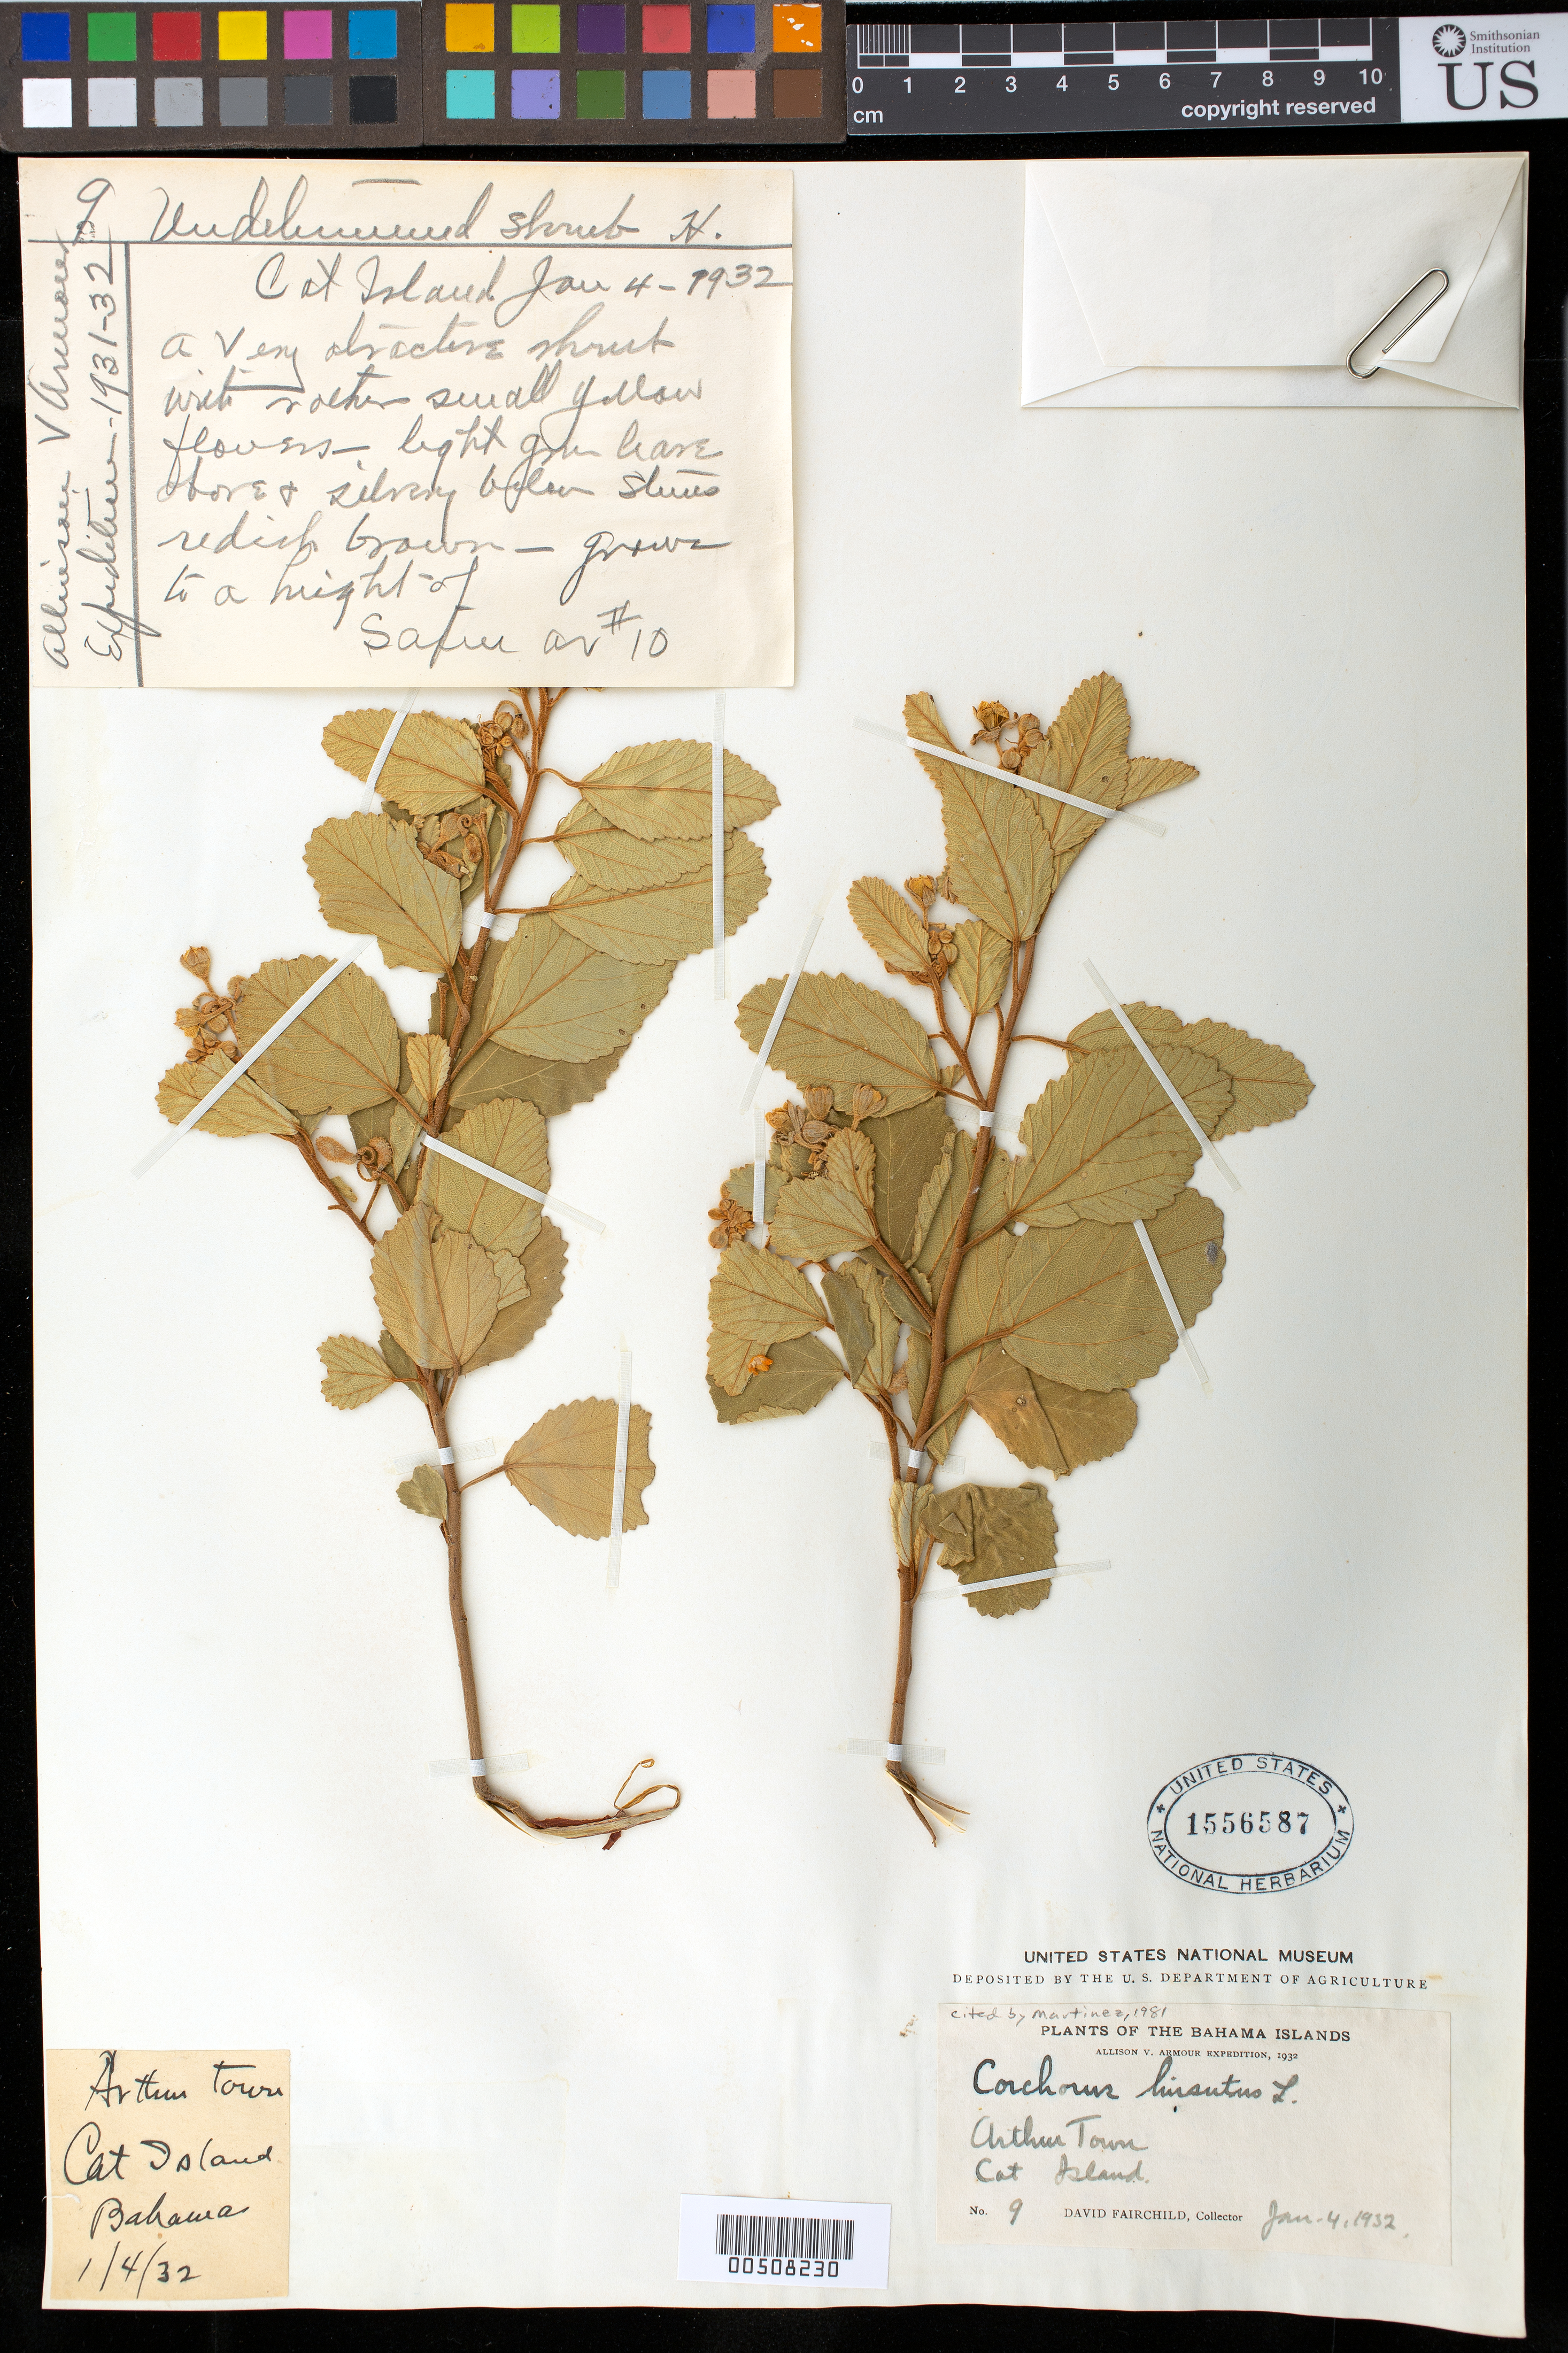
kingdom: Plantae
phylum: Tracheophyta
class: Magnoliopsida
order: Malvales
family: Malvaceae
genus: Corchorus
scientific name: Corchorus hirsutus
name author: L.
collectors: D. Fairchild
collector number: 9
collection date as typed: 04 Jan 1932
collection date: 1932-01-04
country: Bahamas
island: Cat Island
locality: Cat Island. Arthur Town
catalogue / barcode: US 1556587